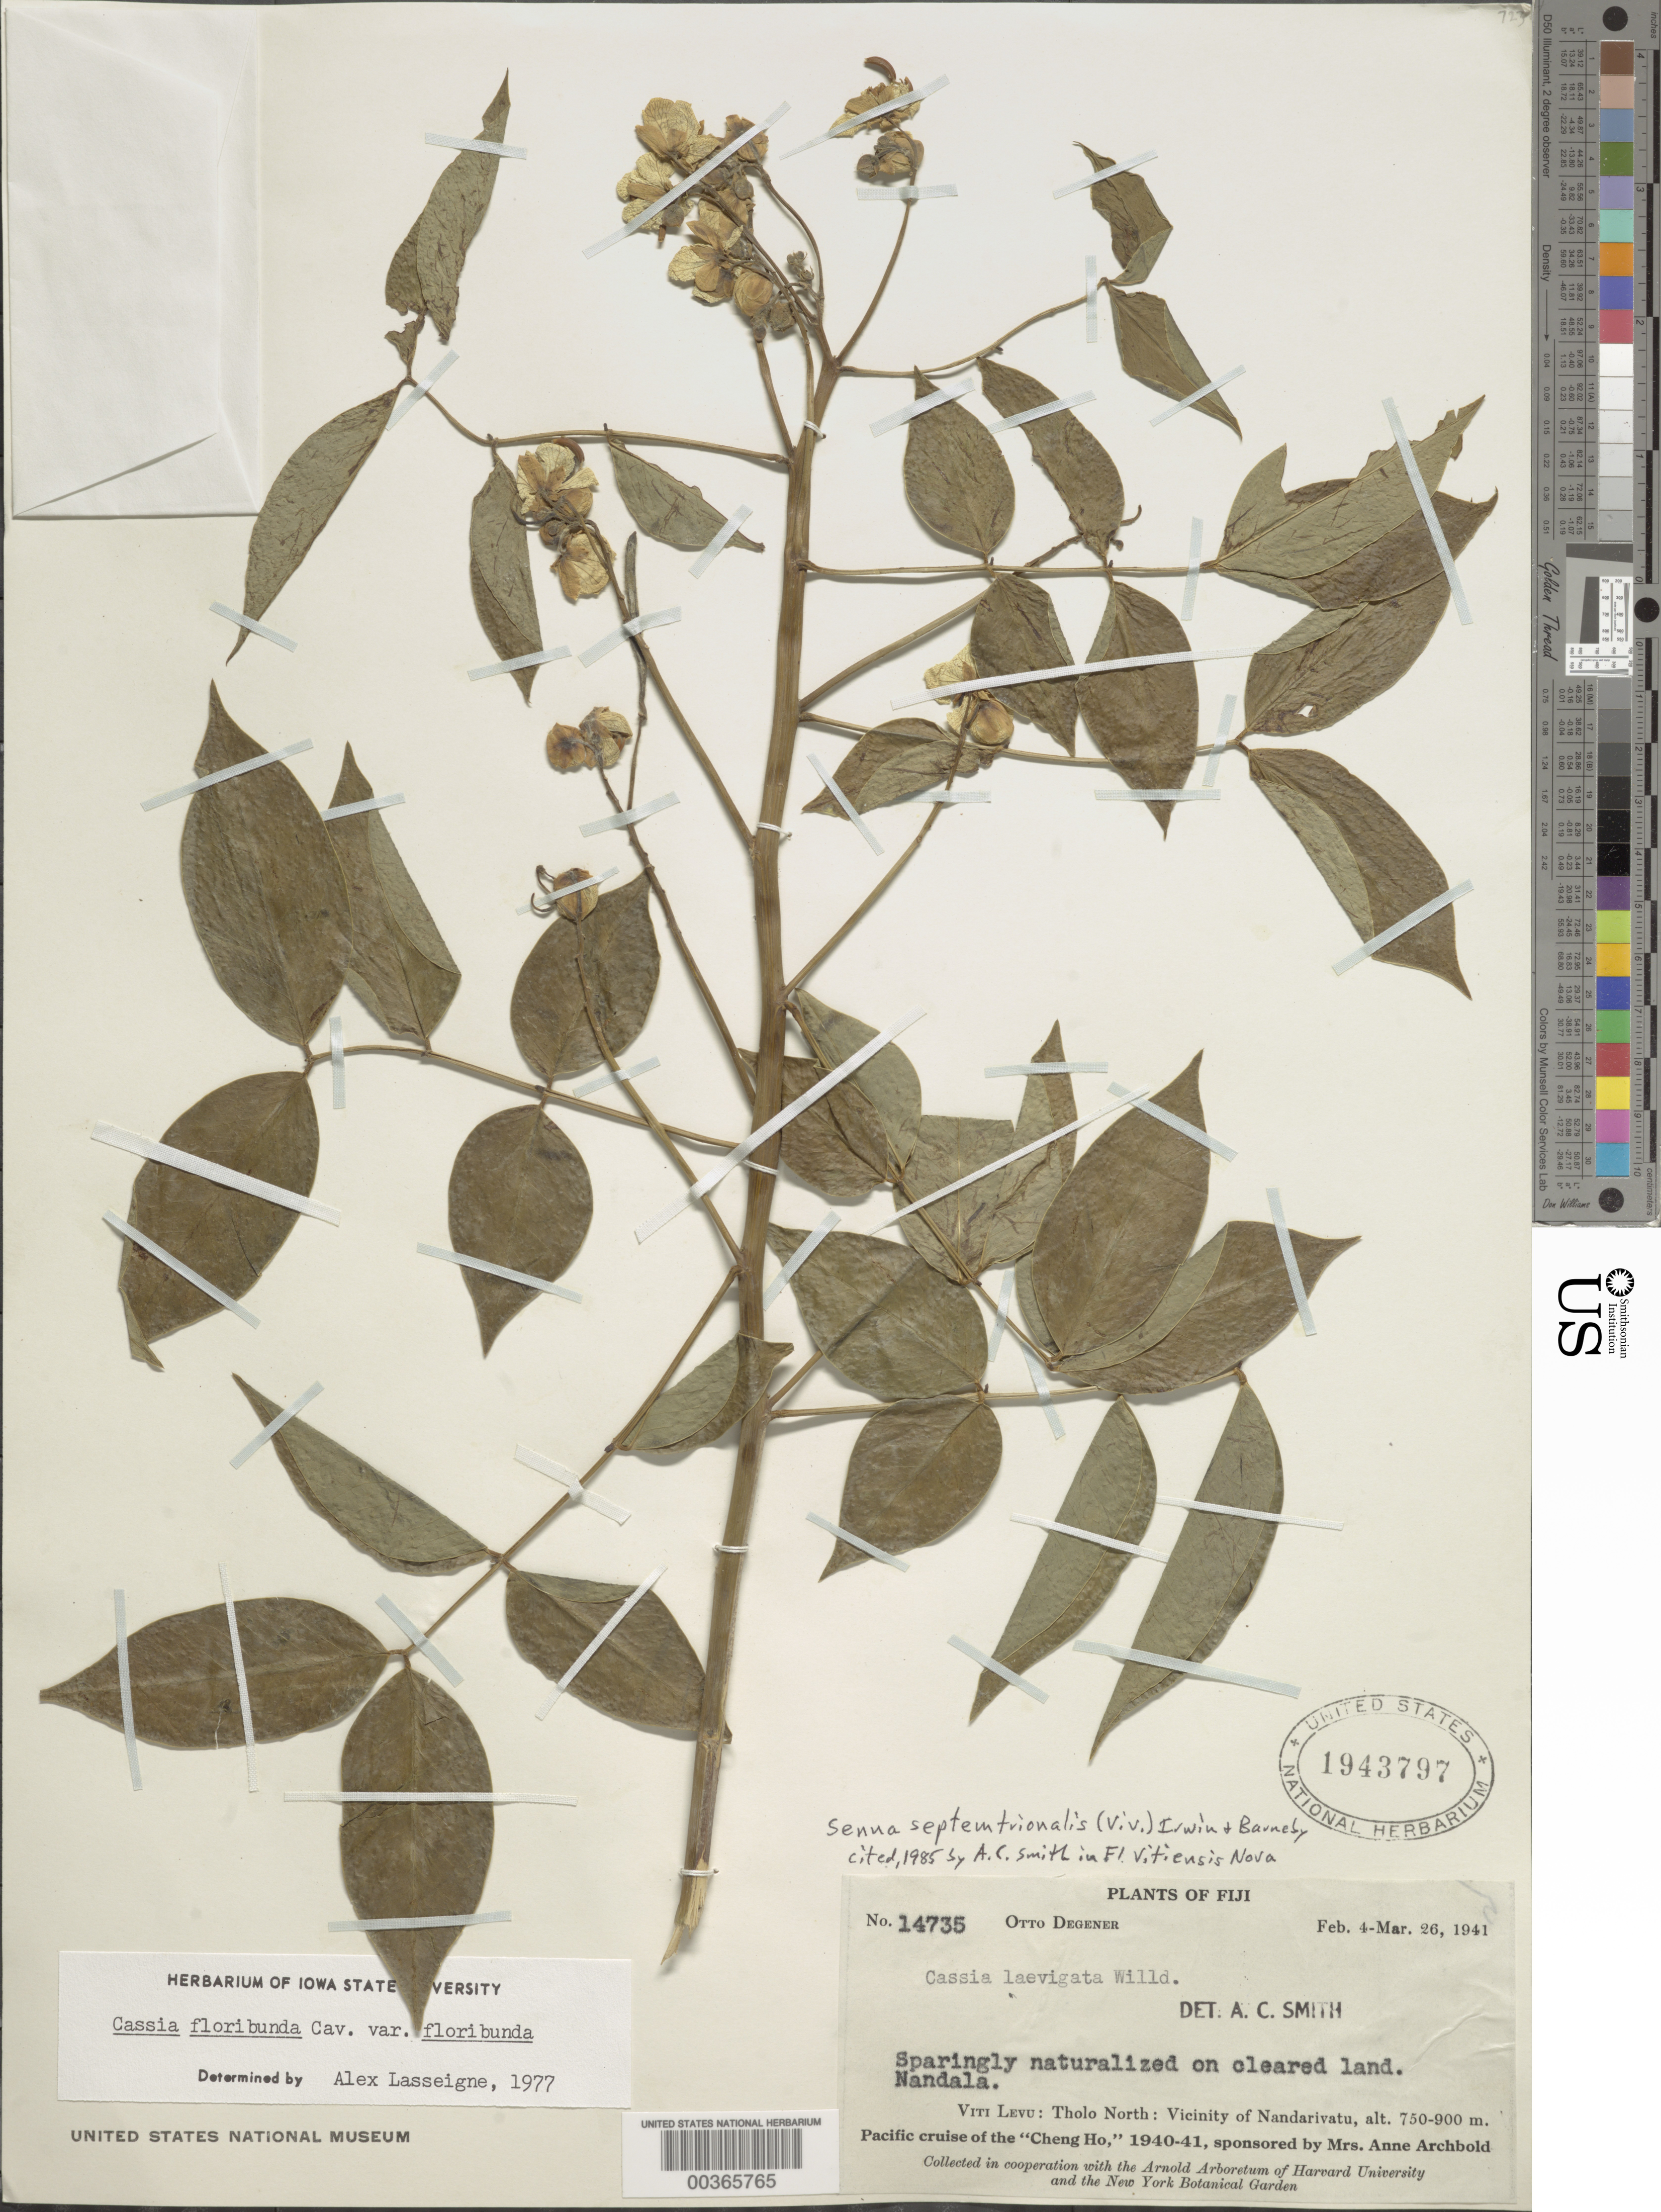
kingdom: Plantae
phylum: Tracheophyta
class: Magnoliopsida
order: Fabales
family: Fabaceae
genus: Senna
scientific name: Senna septemtrionalis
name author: (Viv.) H.S. Irwin & Barneby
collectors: O. Degener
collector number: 14735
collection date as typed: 04 Feb 1941 to 26 Mar 1941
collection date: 1941-02-04/1941-03-26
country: Fiji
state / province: Western Division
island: Viti Levu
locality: Tholo North; vicinity of Nandarivatu; Nandala.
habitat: Cleared land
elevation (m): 750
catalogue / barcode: US 1943797